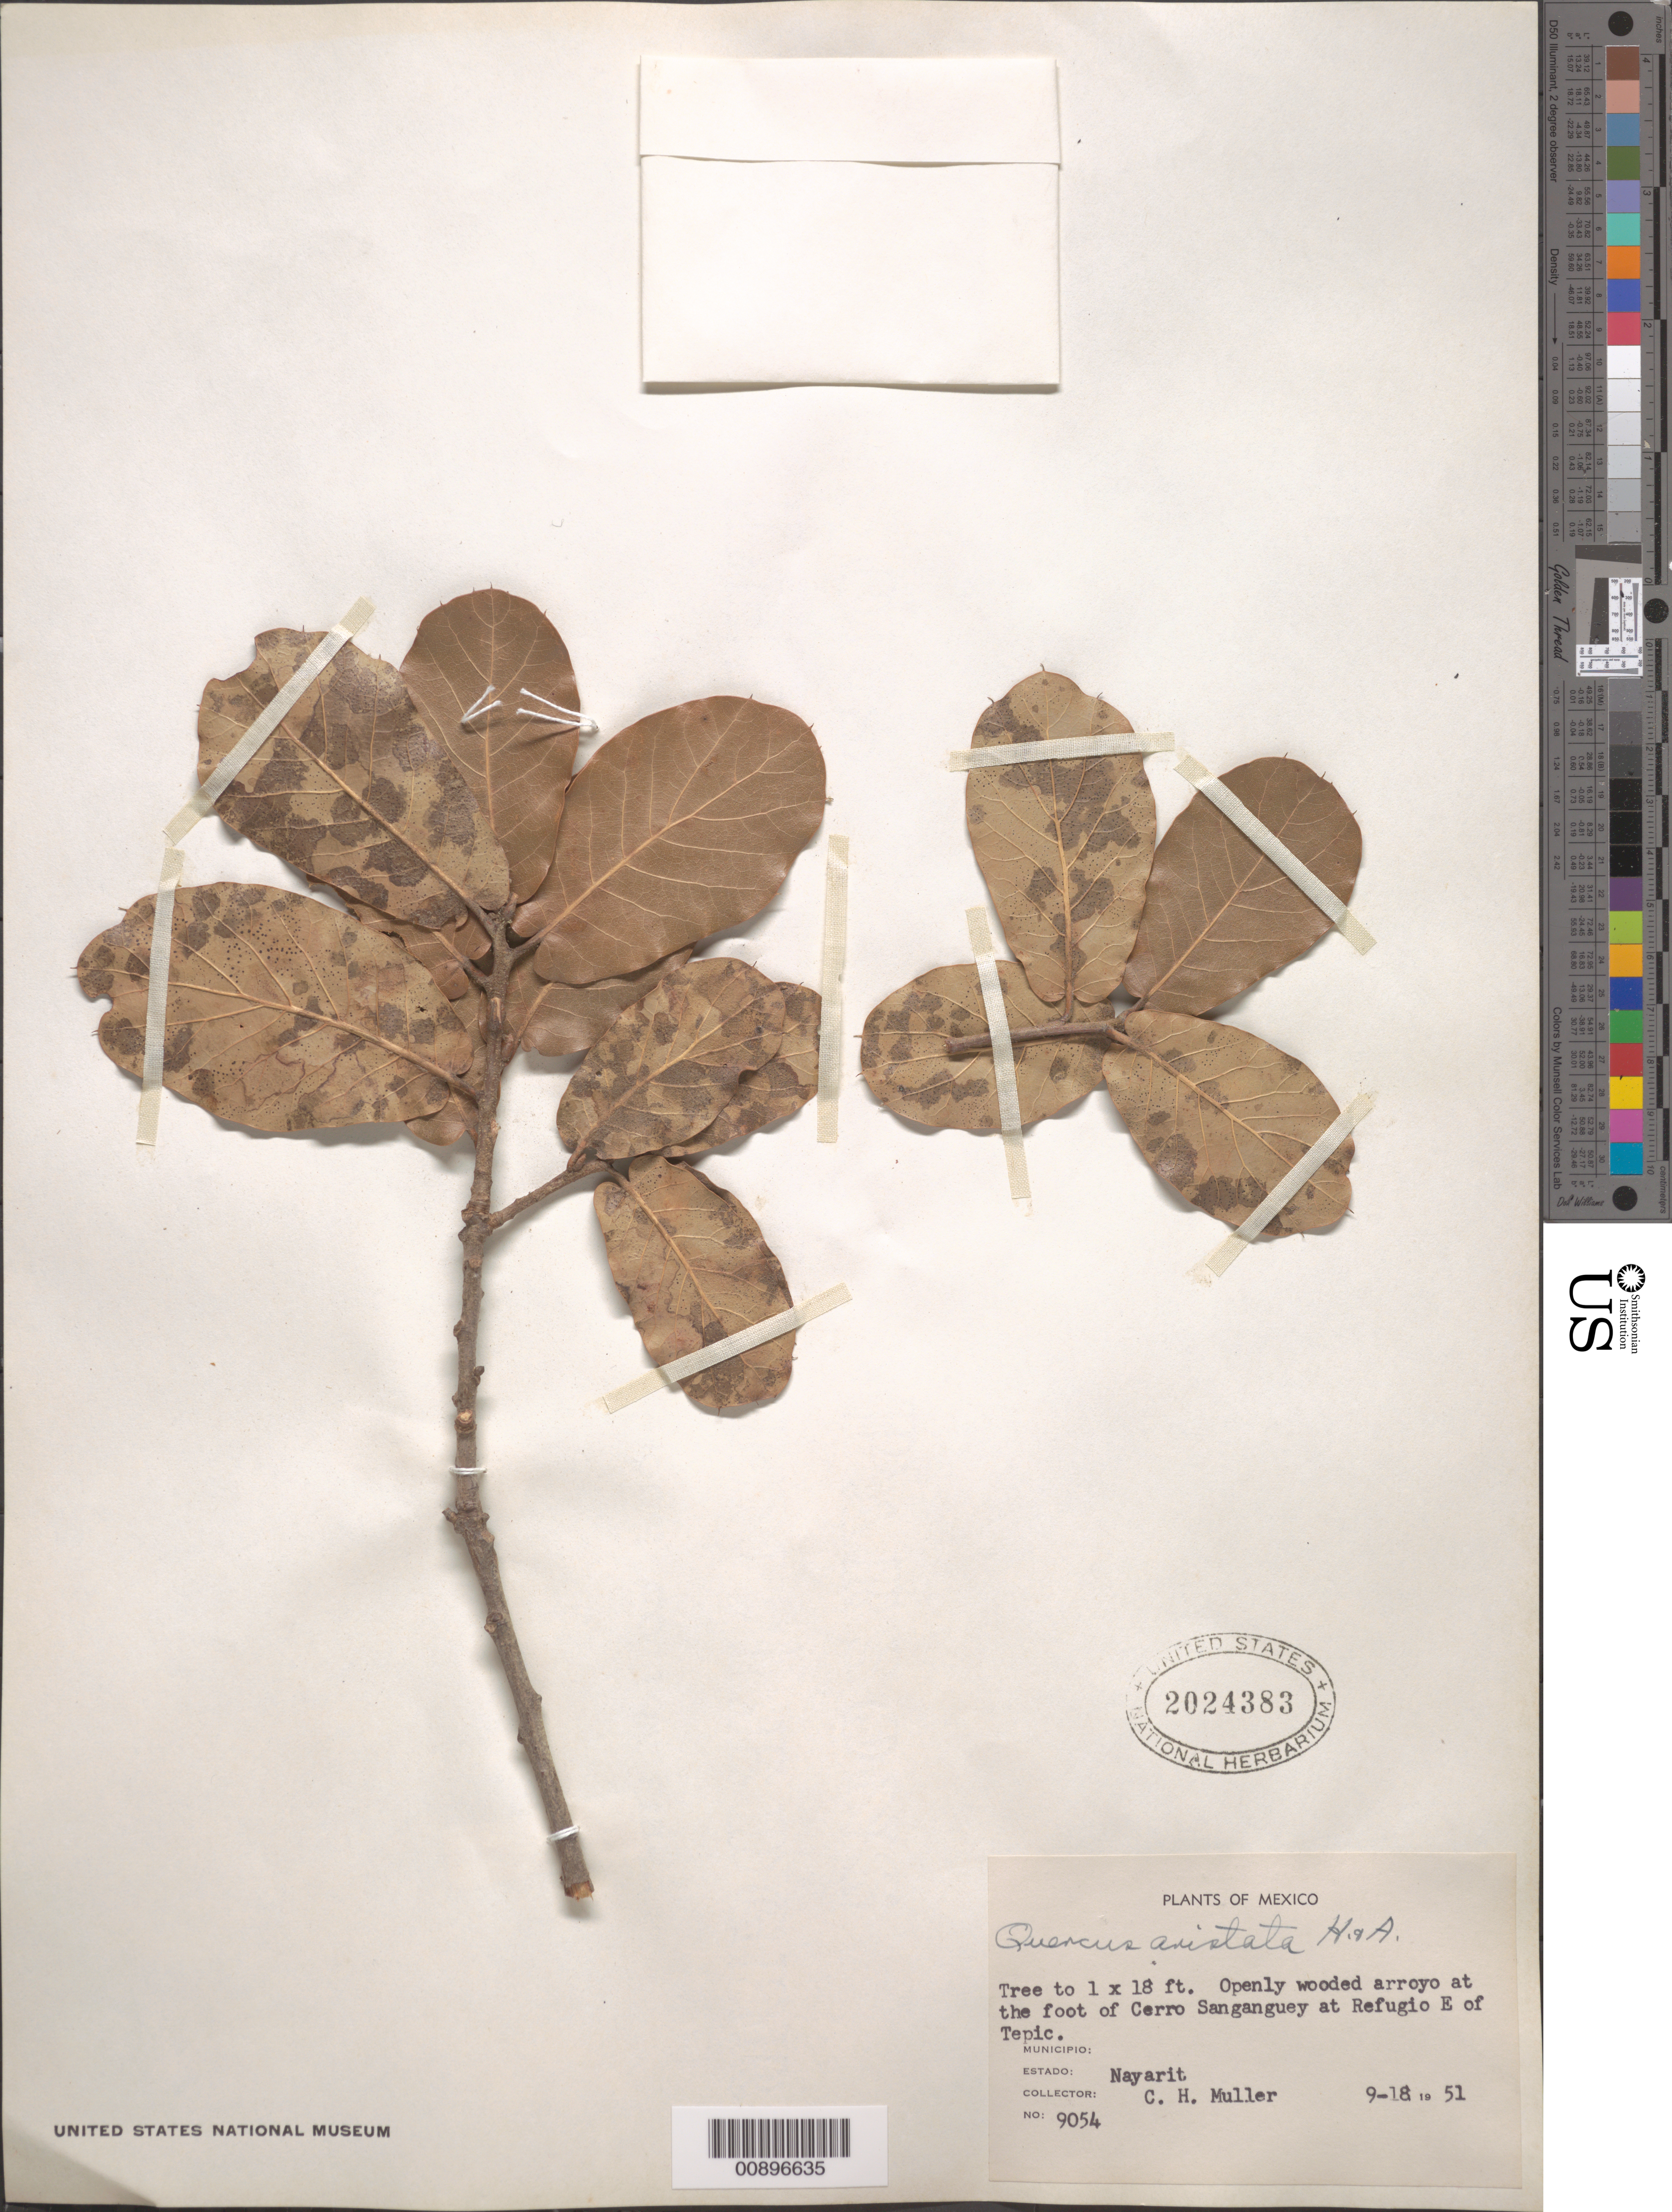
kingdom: Plantae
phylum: Tracheophyta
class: Magnoliopsida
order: Fagales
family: Fagaceae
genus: Quercus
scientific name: Quercus aristata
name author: Hook. & Arn.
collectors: C. H. Muller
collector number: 9054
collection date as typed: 18 Sep 1951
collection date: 1951-09-18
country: Mexico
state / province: Nayarit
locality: Foot of Cerro Sanganguey at Refugio E of Tepic.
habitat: Openly wooded arroyo at the foot of Cerro.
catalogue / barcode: US 2024383